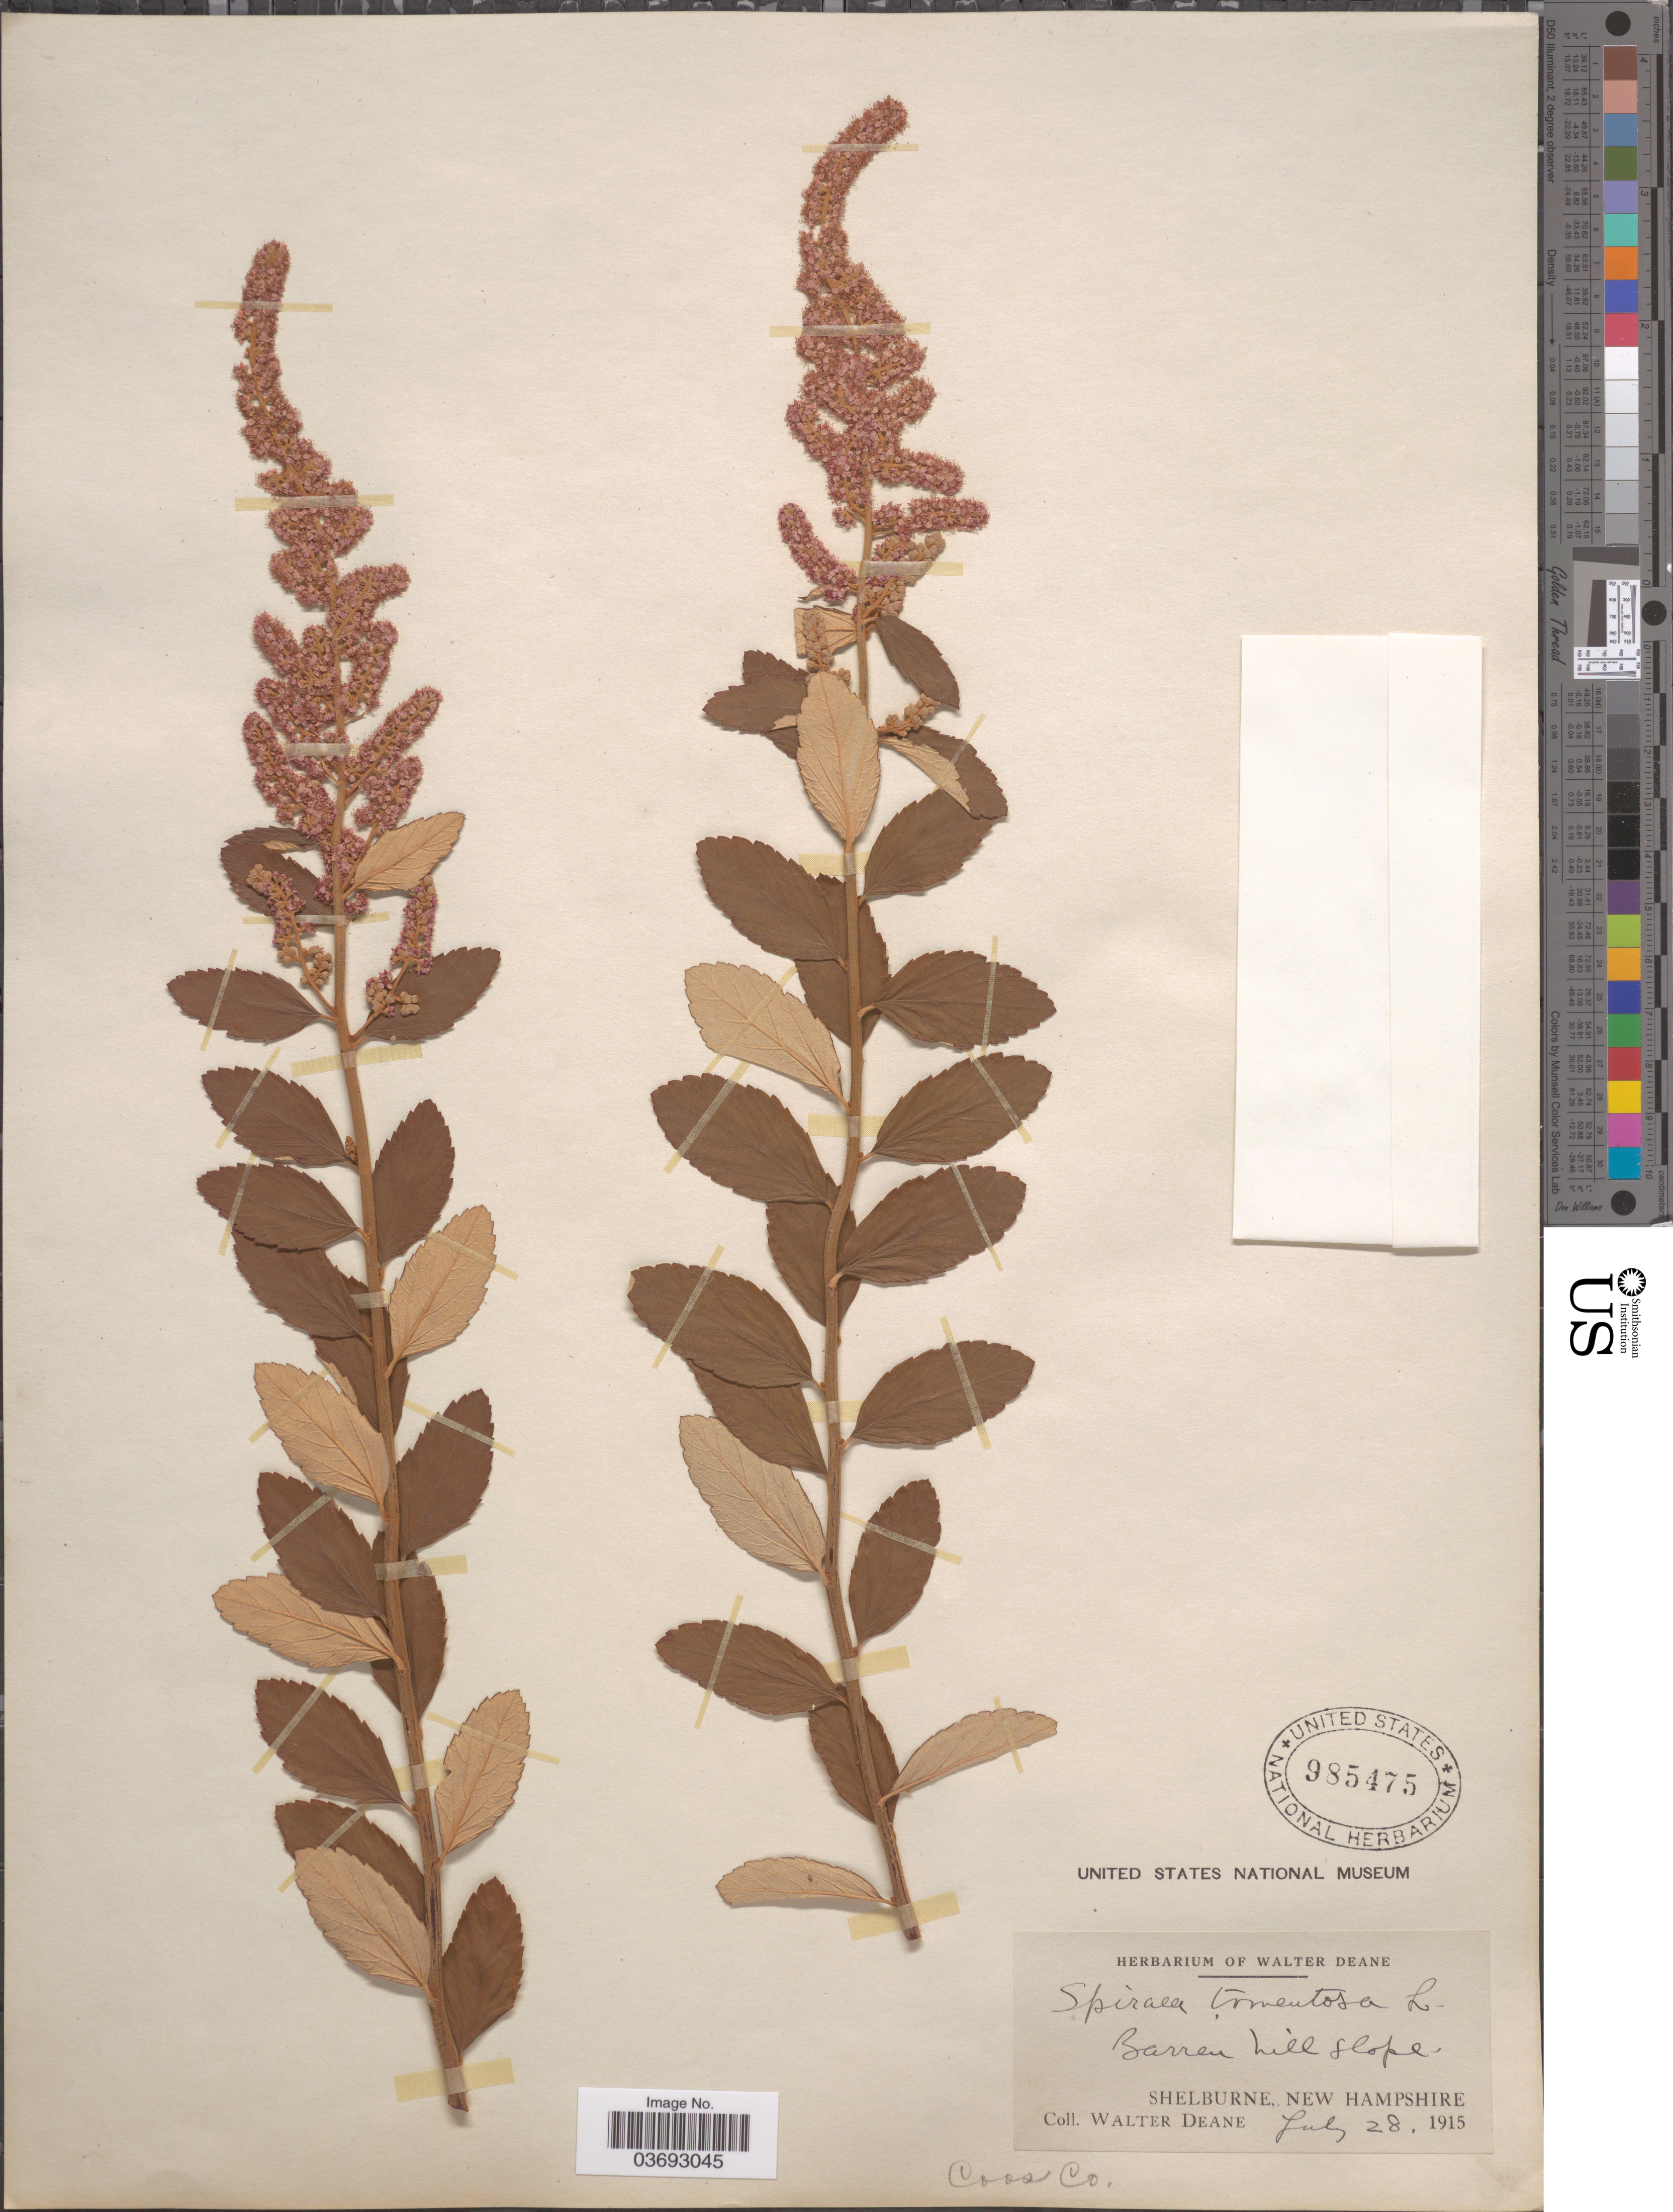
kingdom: Plantae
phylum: Tracheophyta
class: Magnoliopsida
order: Rosales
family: Rosaceae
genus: Spiraea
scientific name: Spiraea tomentosa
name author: L.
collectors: W. Deane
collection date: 1915-07-28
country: United States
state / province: New Hampshire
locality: Barren hill slope. Shelburne. Coos Co.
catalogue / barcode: US 985475